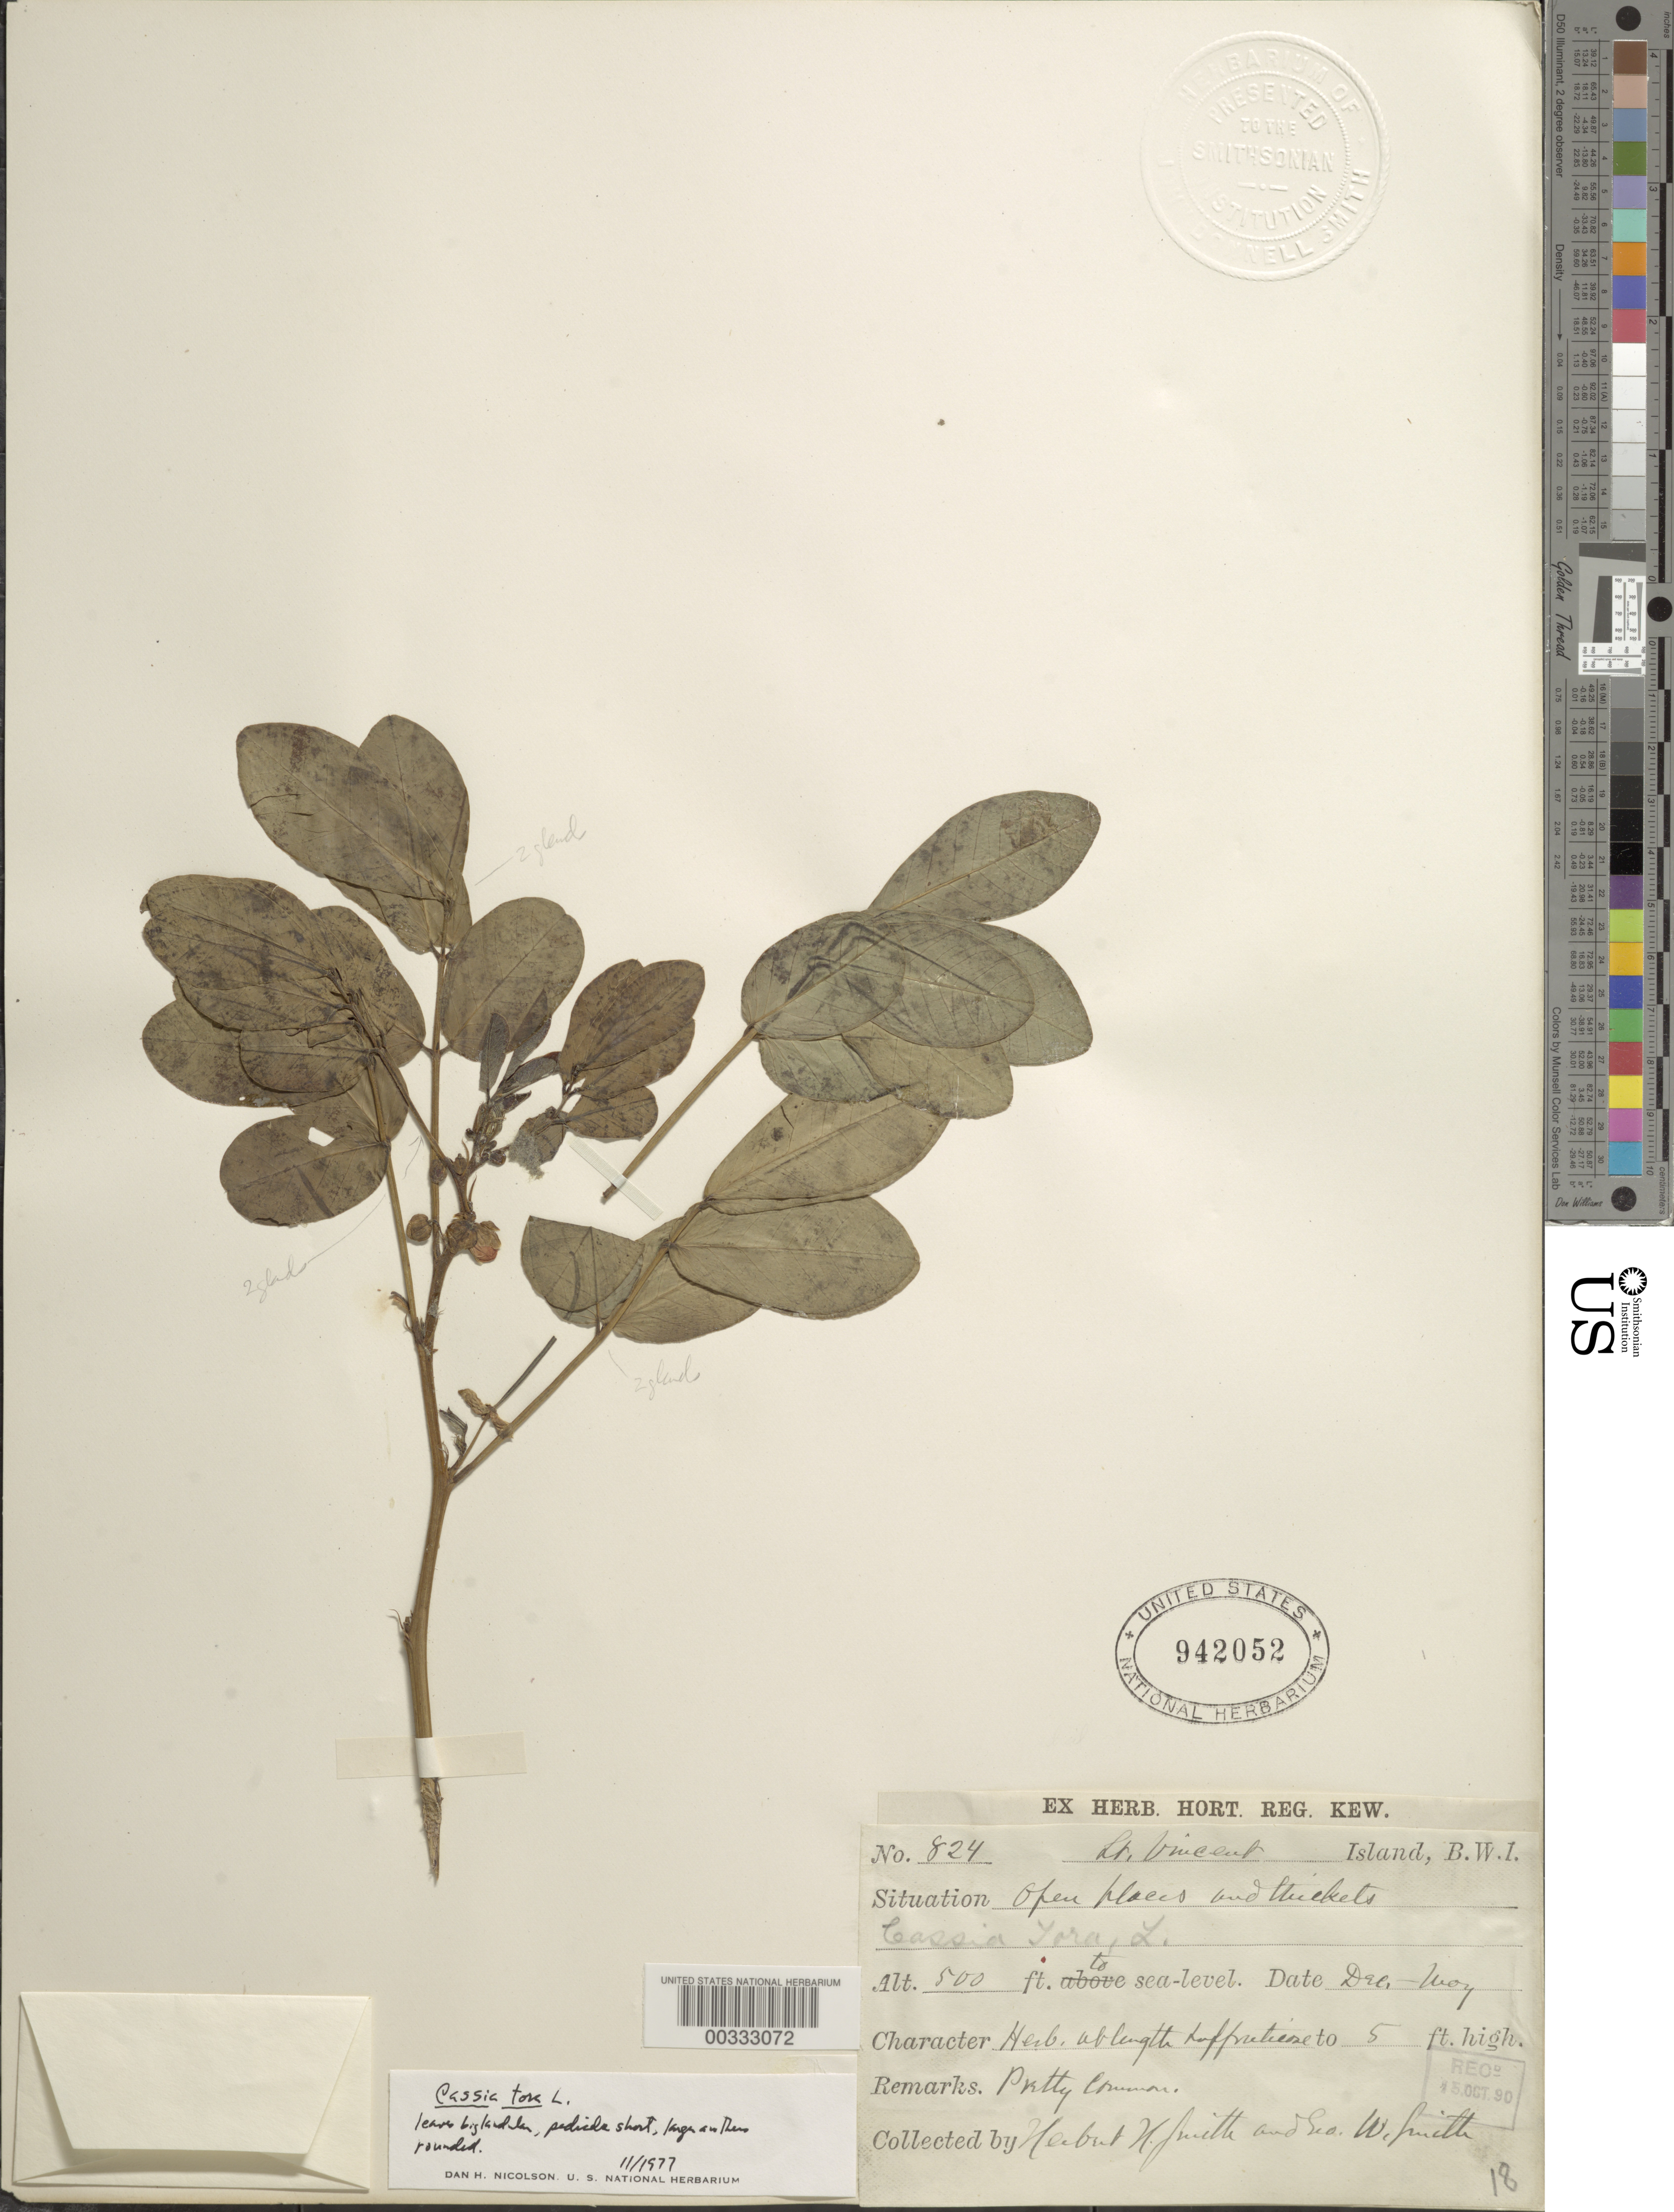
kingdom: Plantae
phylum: Tracheophyta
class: Magnoliopsida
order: Fabales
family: Fabaceae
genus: Senna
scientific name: Senna obtusifolia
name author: (L.) H.S. Irwin & Barneby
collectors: Herbert H. Smith & G. Smith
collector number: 824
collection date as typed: Dec ---- to -- May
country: St. Vincent - Grenadines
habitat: Open places and thickets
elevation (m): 152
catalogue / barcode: US 942052